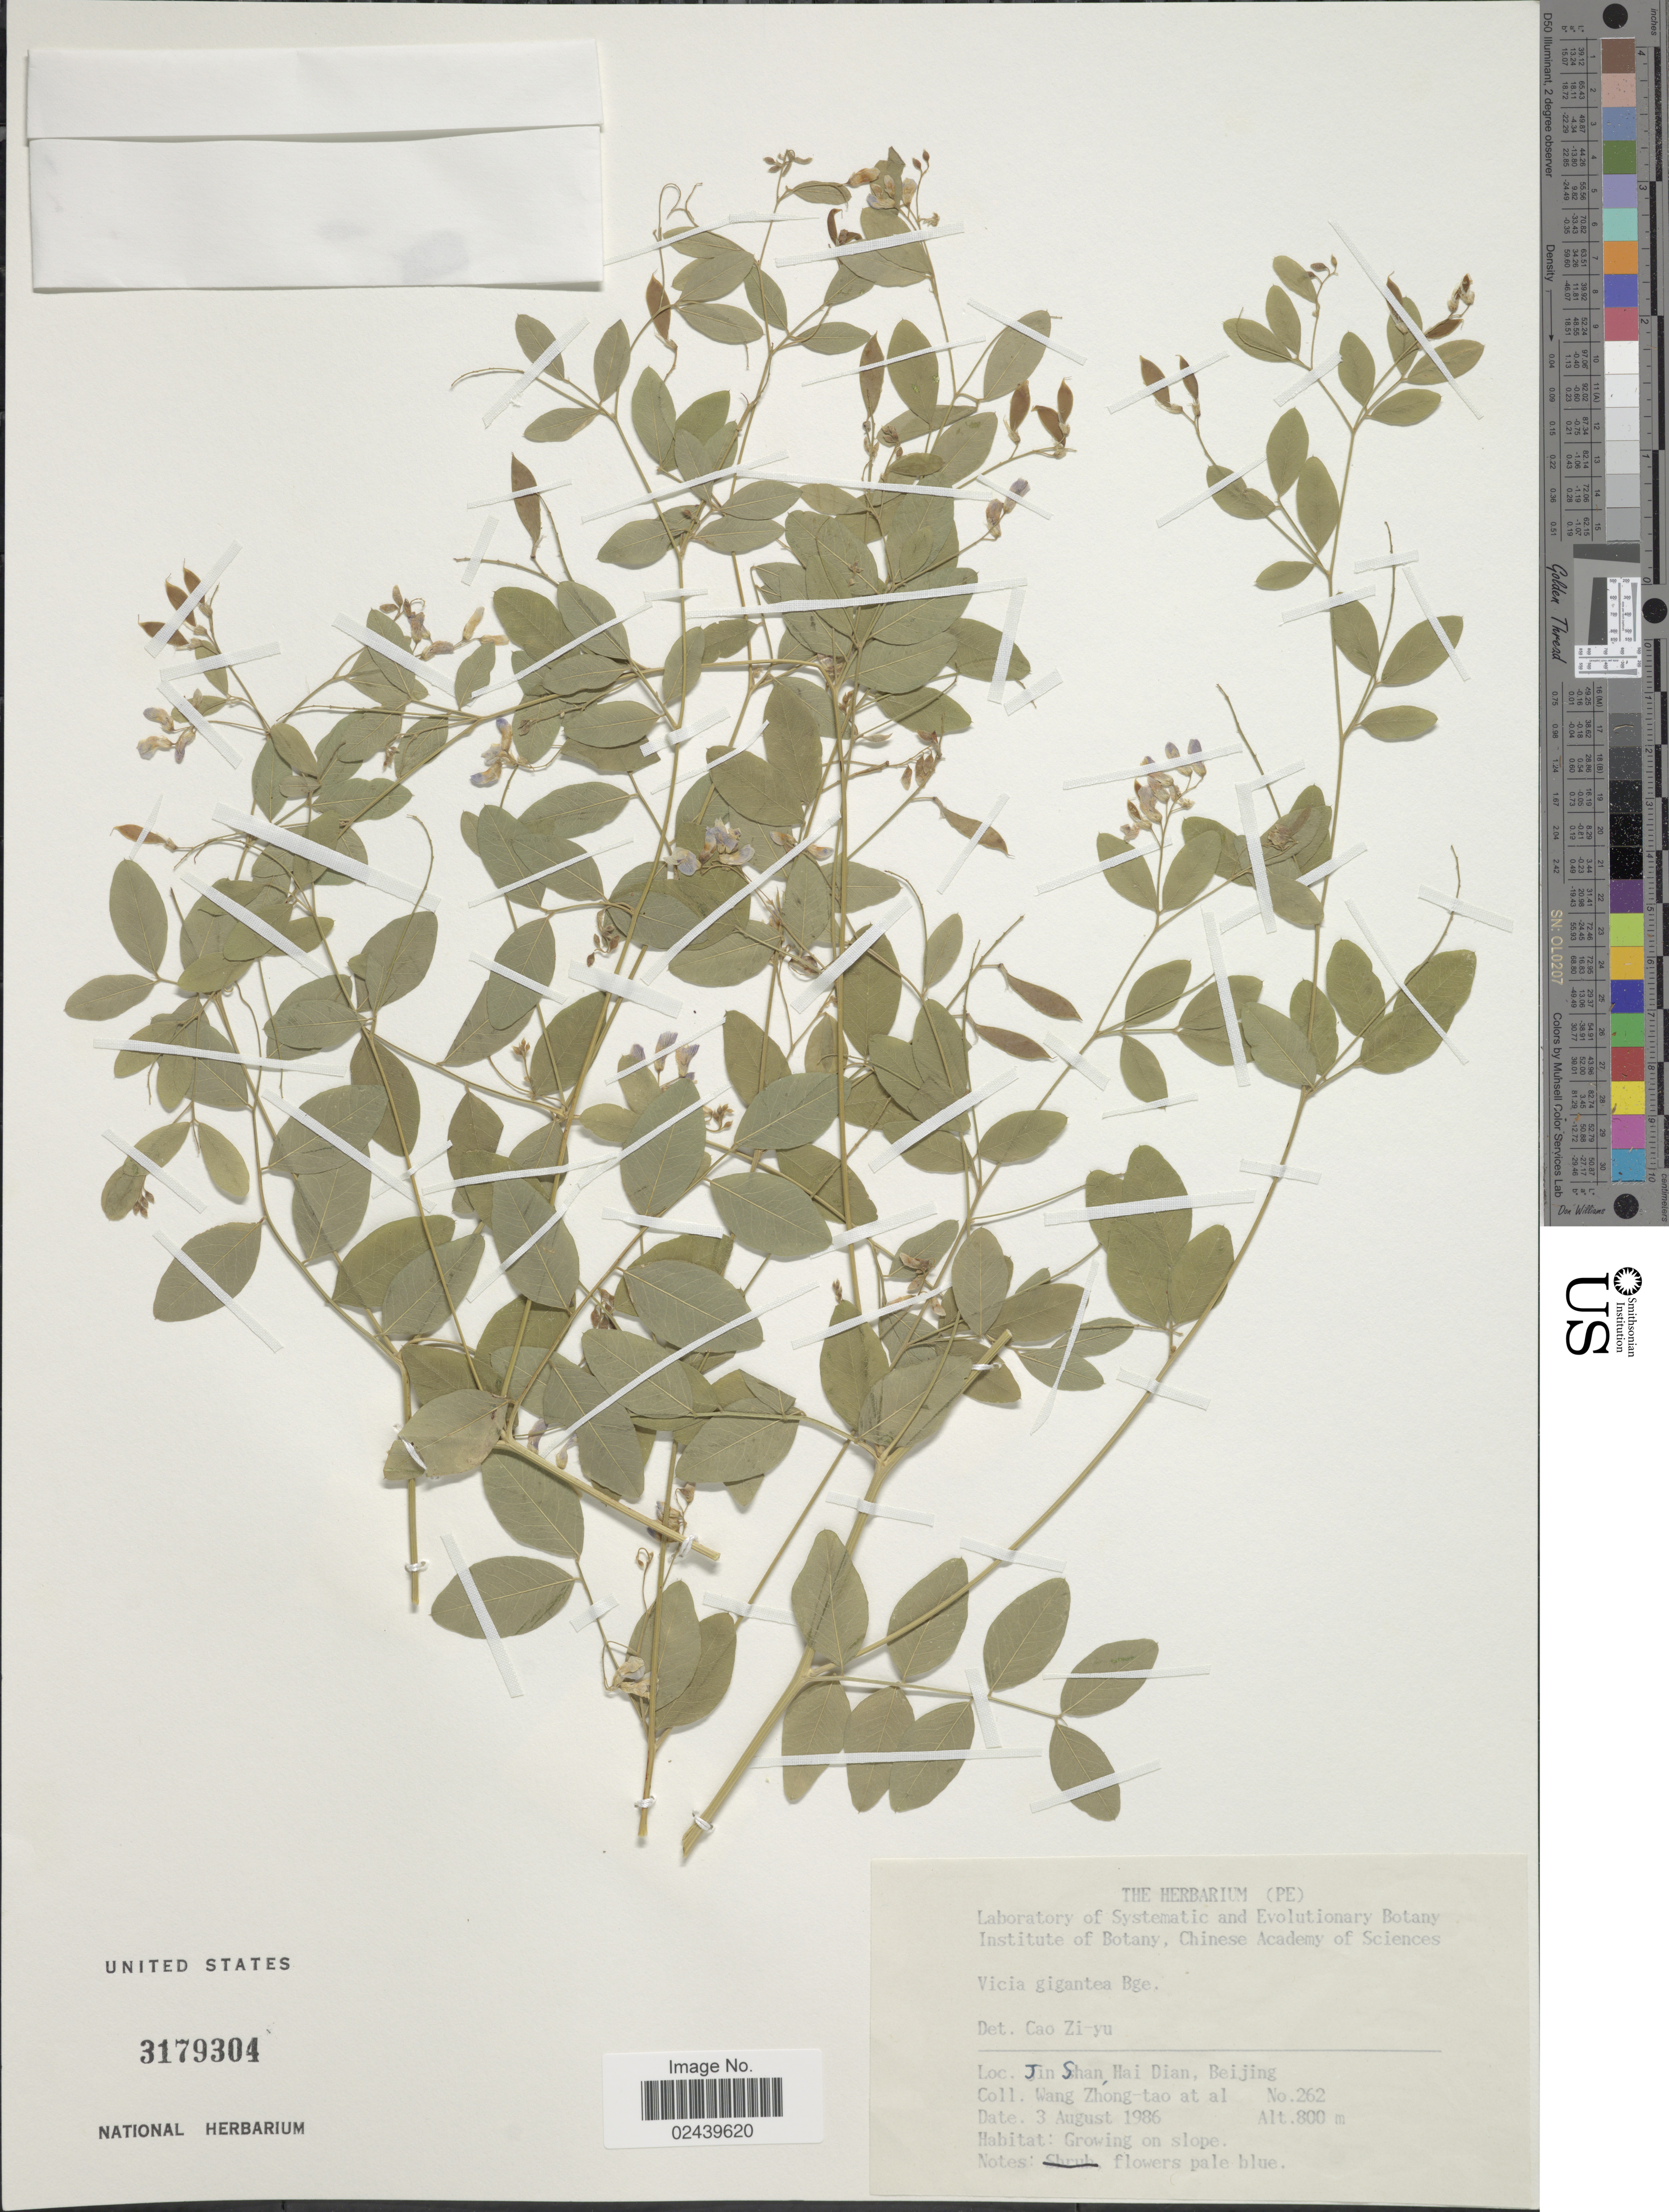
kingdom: Plantae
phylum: Tracheophyta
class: Magnoliopsida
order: Fabales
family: Fabaceae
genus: Vicia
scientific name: Vicia gigantea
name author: Bunge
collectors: W. Zhong-Tao & et al.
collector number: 262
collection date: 1986-08-03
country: China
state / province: Beijing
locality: Jin Shan Hai Dian, Beijing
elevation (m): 800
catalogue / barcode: US 3179304